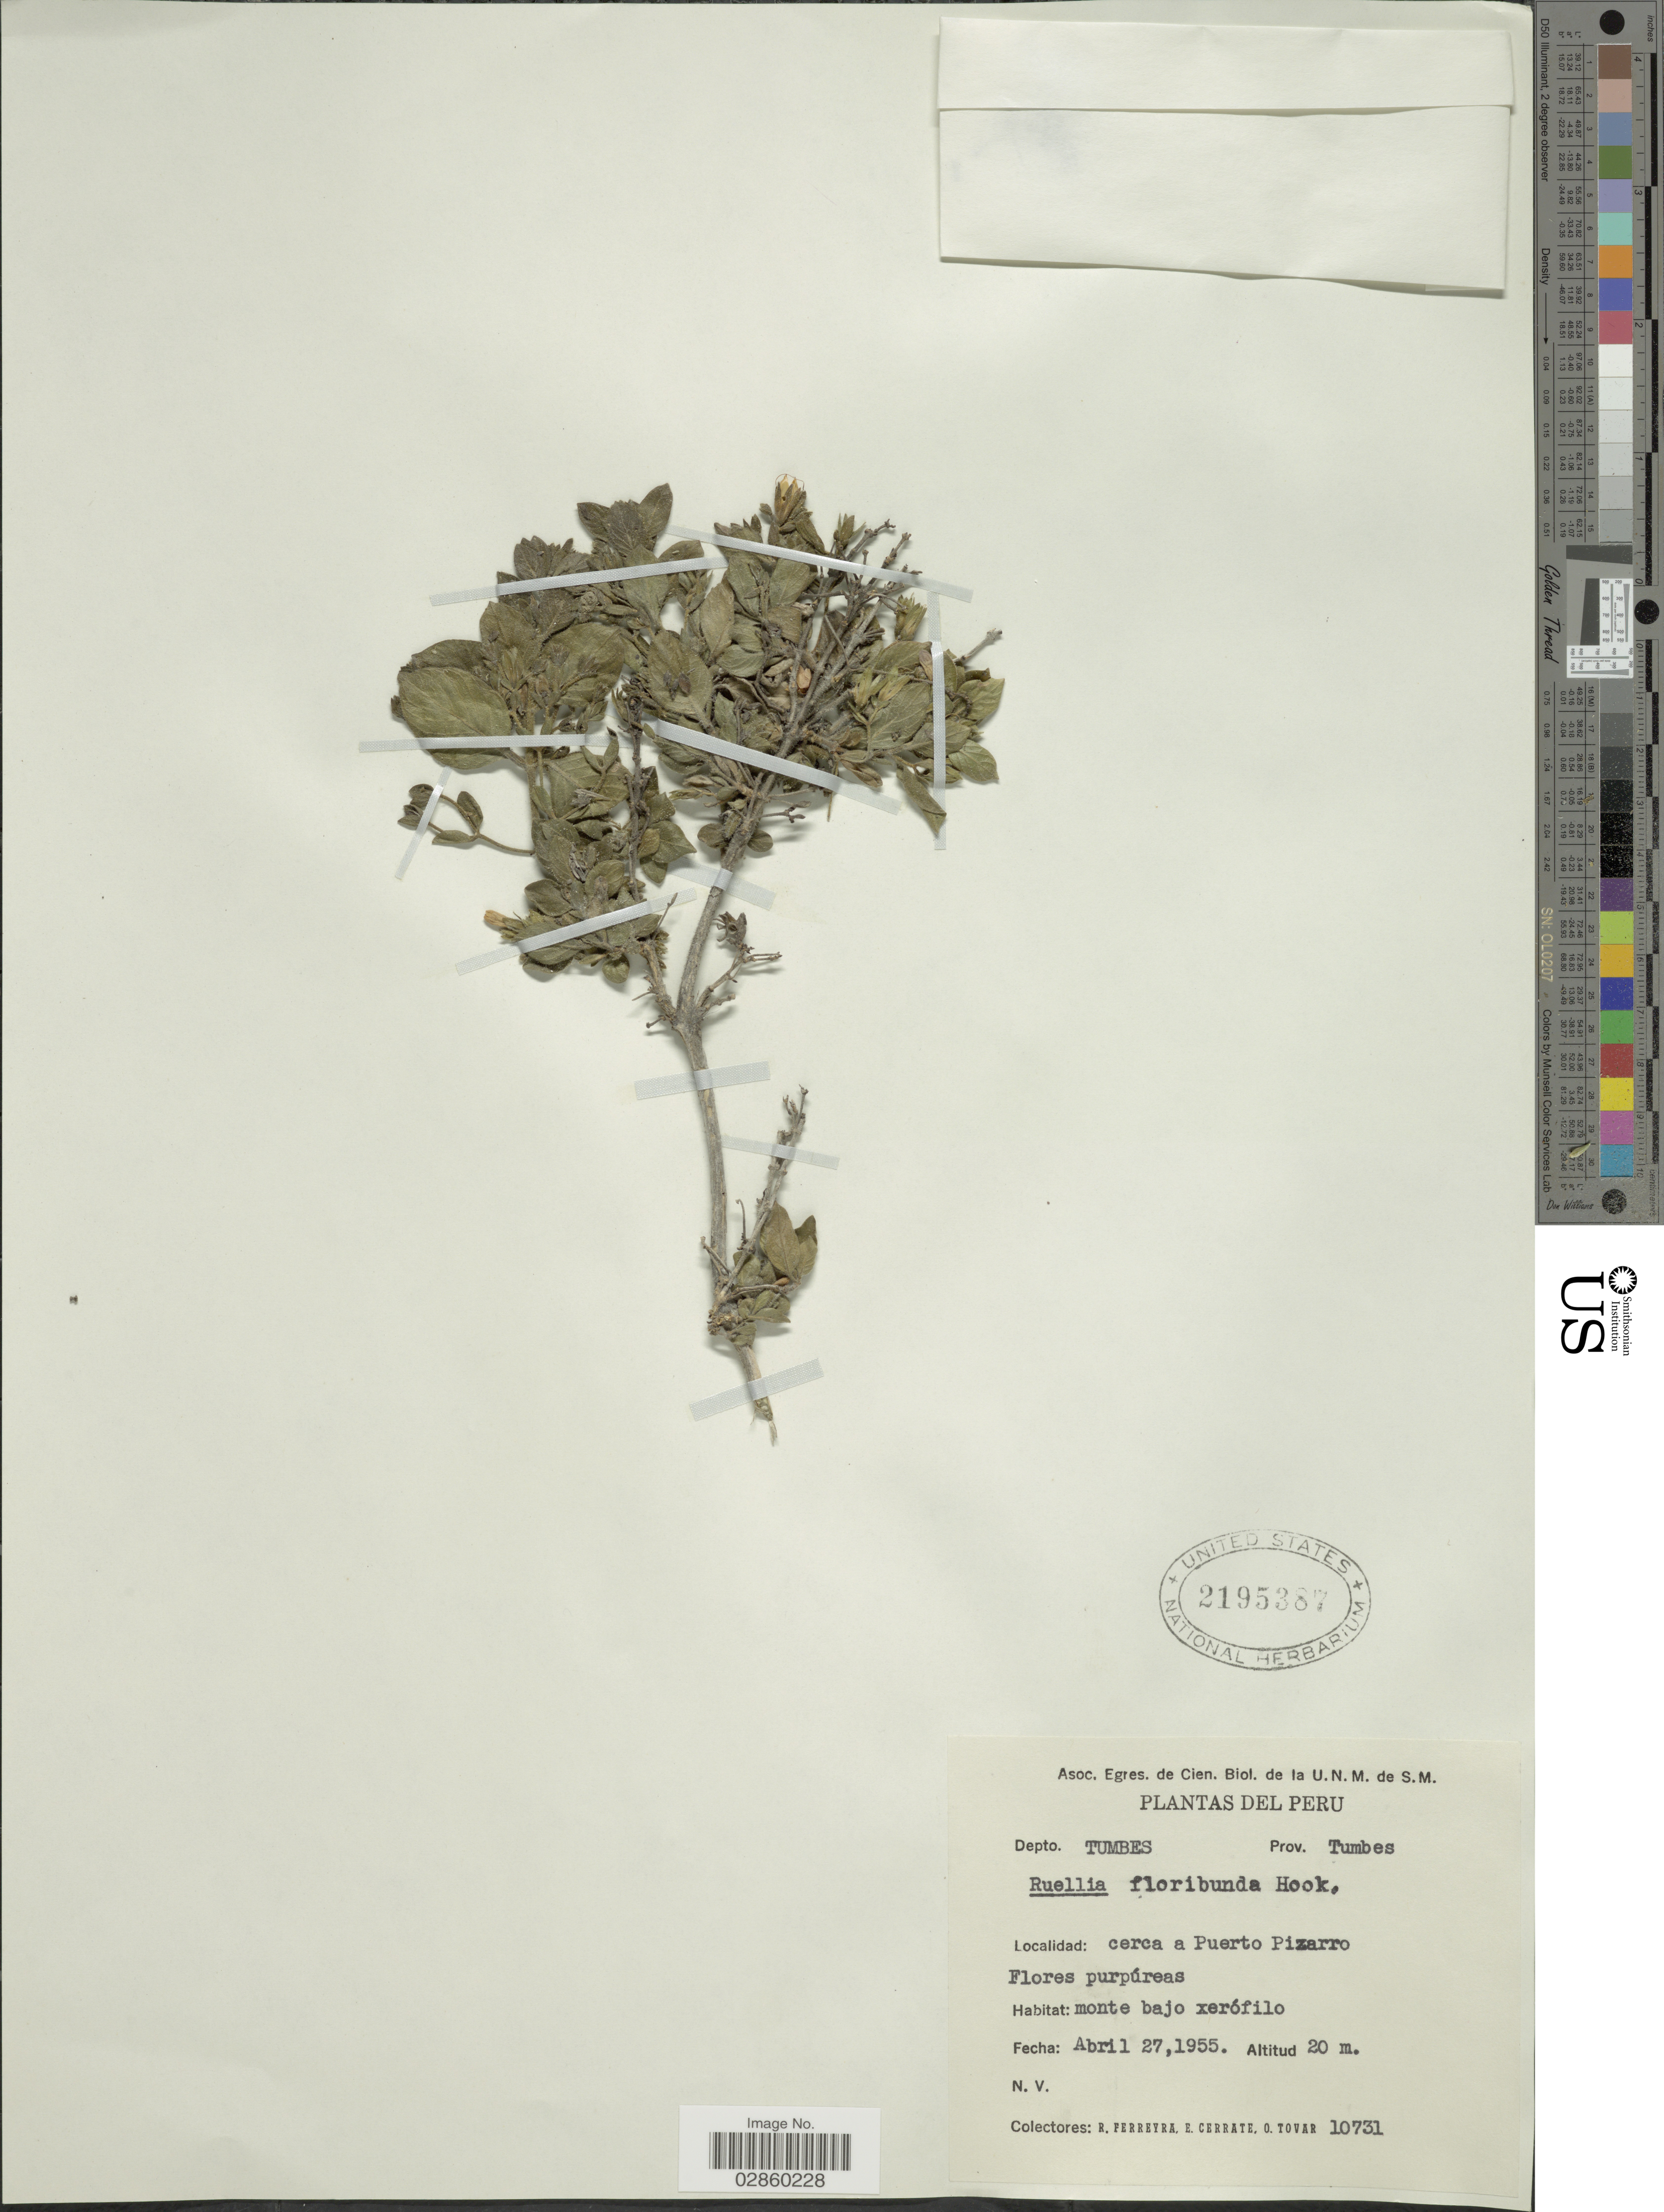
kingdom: Plantae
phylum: Tracheophyta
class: Magnoliopsida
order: Lamiales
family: Acanthaceae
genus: Ruellia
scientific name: Ruellia floribunda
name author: Hook.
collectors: R. A. Ferreyra, E. Cerrate & Ó. Tovar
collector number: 10731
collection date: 1955-04-27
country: Peru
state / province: Tumbes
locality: Depto. Tumbes, cerca a Puerto Pizarro.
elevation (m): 20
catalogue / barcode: US 2195387